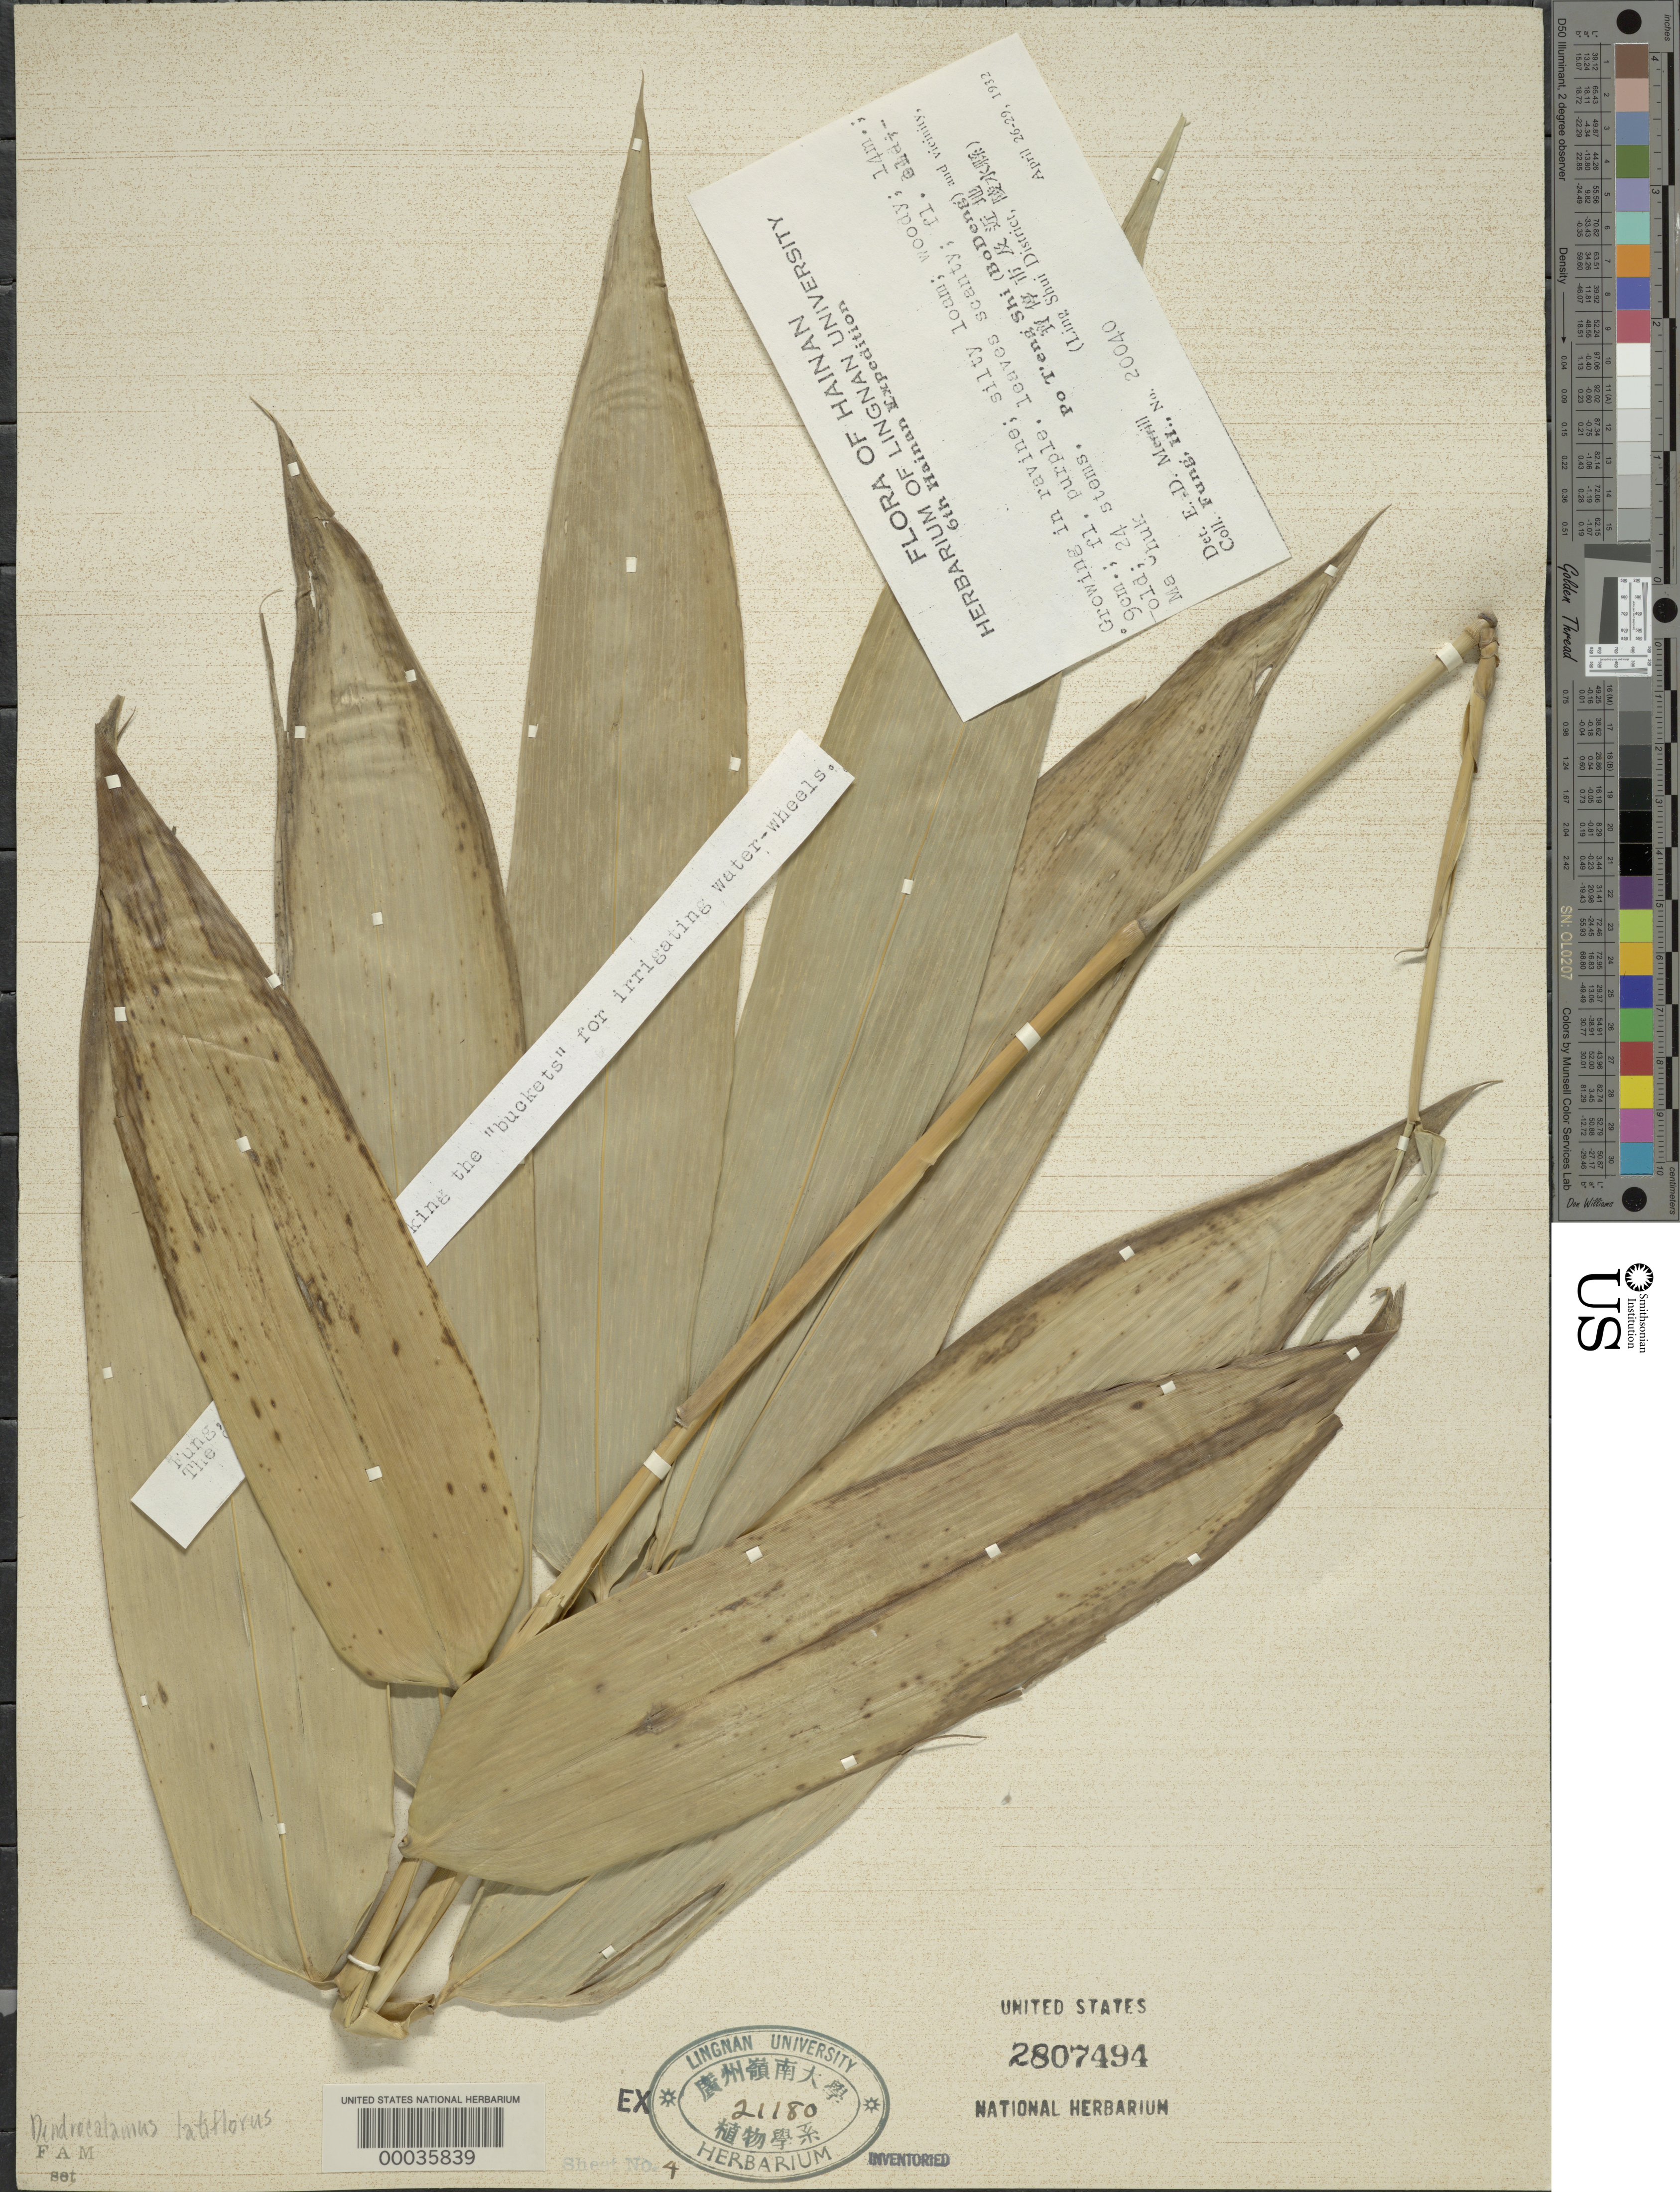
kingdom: Plantae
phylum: Tracheophyta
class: Liliopsida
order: Poales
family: Poaceae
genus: Dendrocalamus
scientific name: Dendrocalamus latiflorus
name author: Munro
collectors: H. L. Fung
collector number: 20040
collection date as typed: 26 Apr 1932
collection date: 1932-04-26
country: China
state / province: Hainan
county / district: Ling Shui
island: Hainan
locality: Po T'eng Shi, Bo Deng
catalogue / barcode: US 2807494